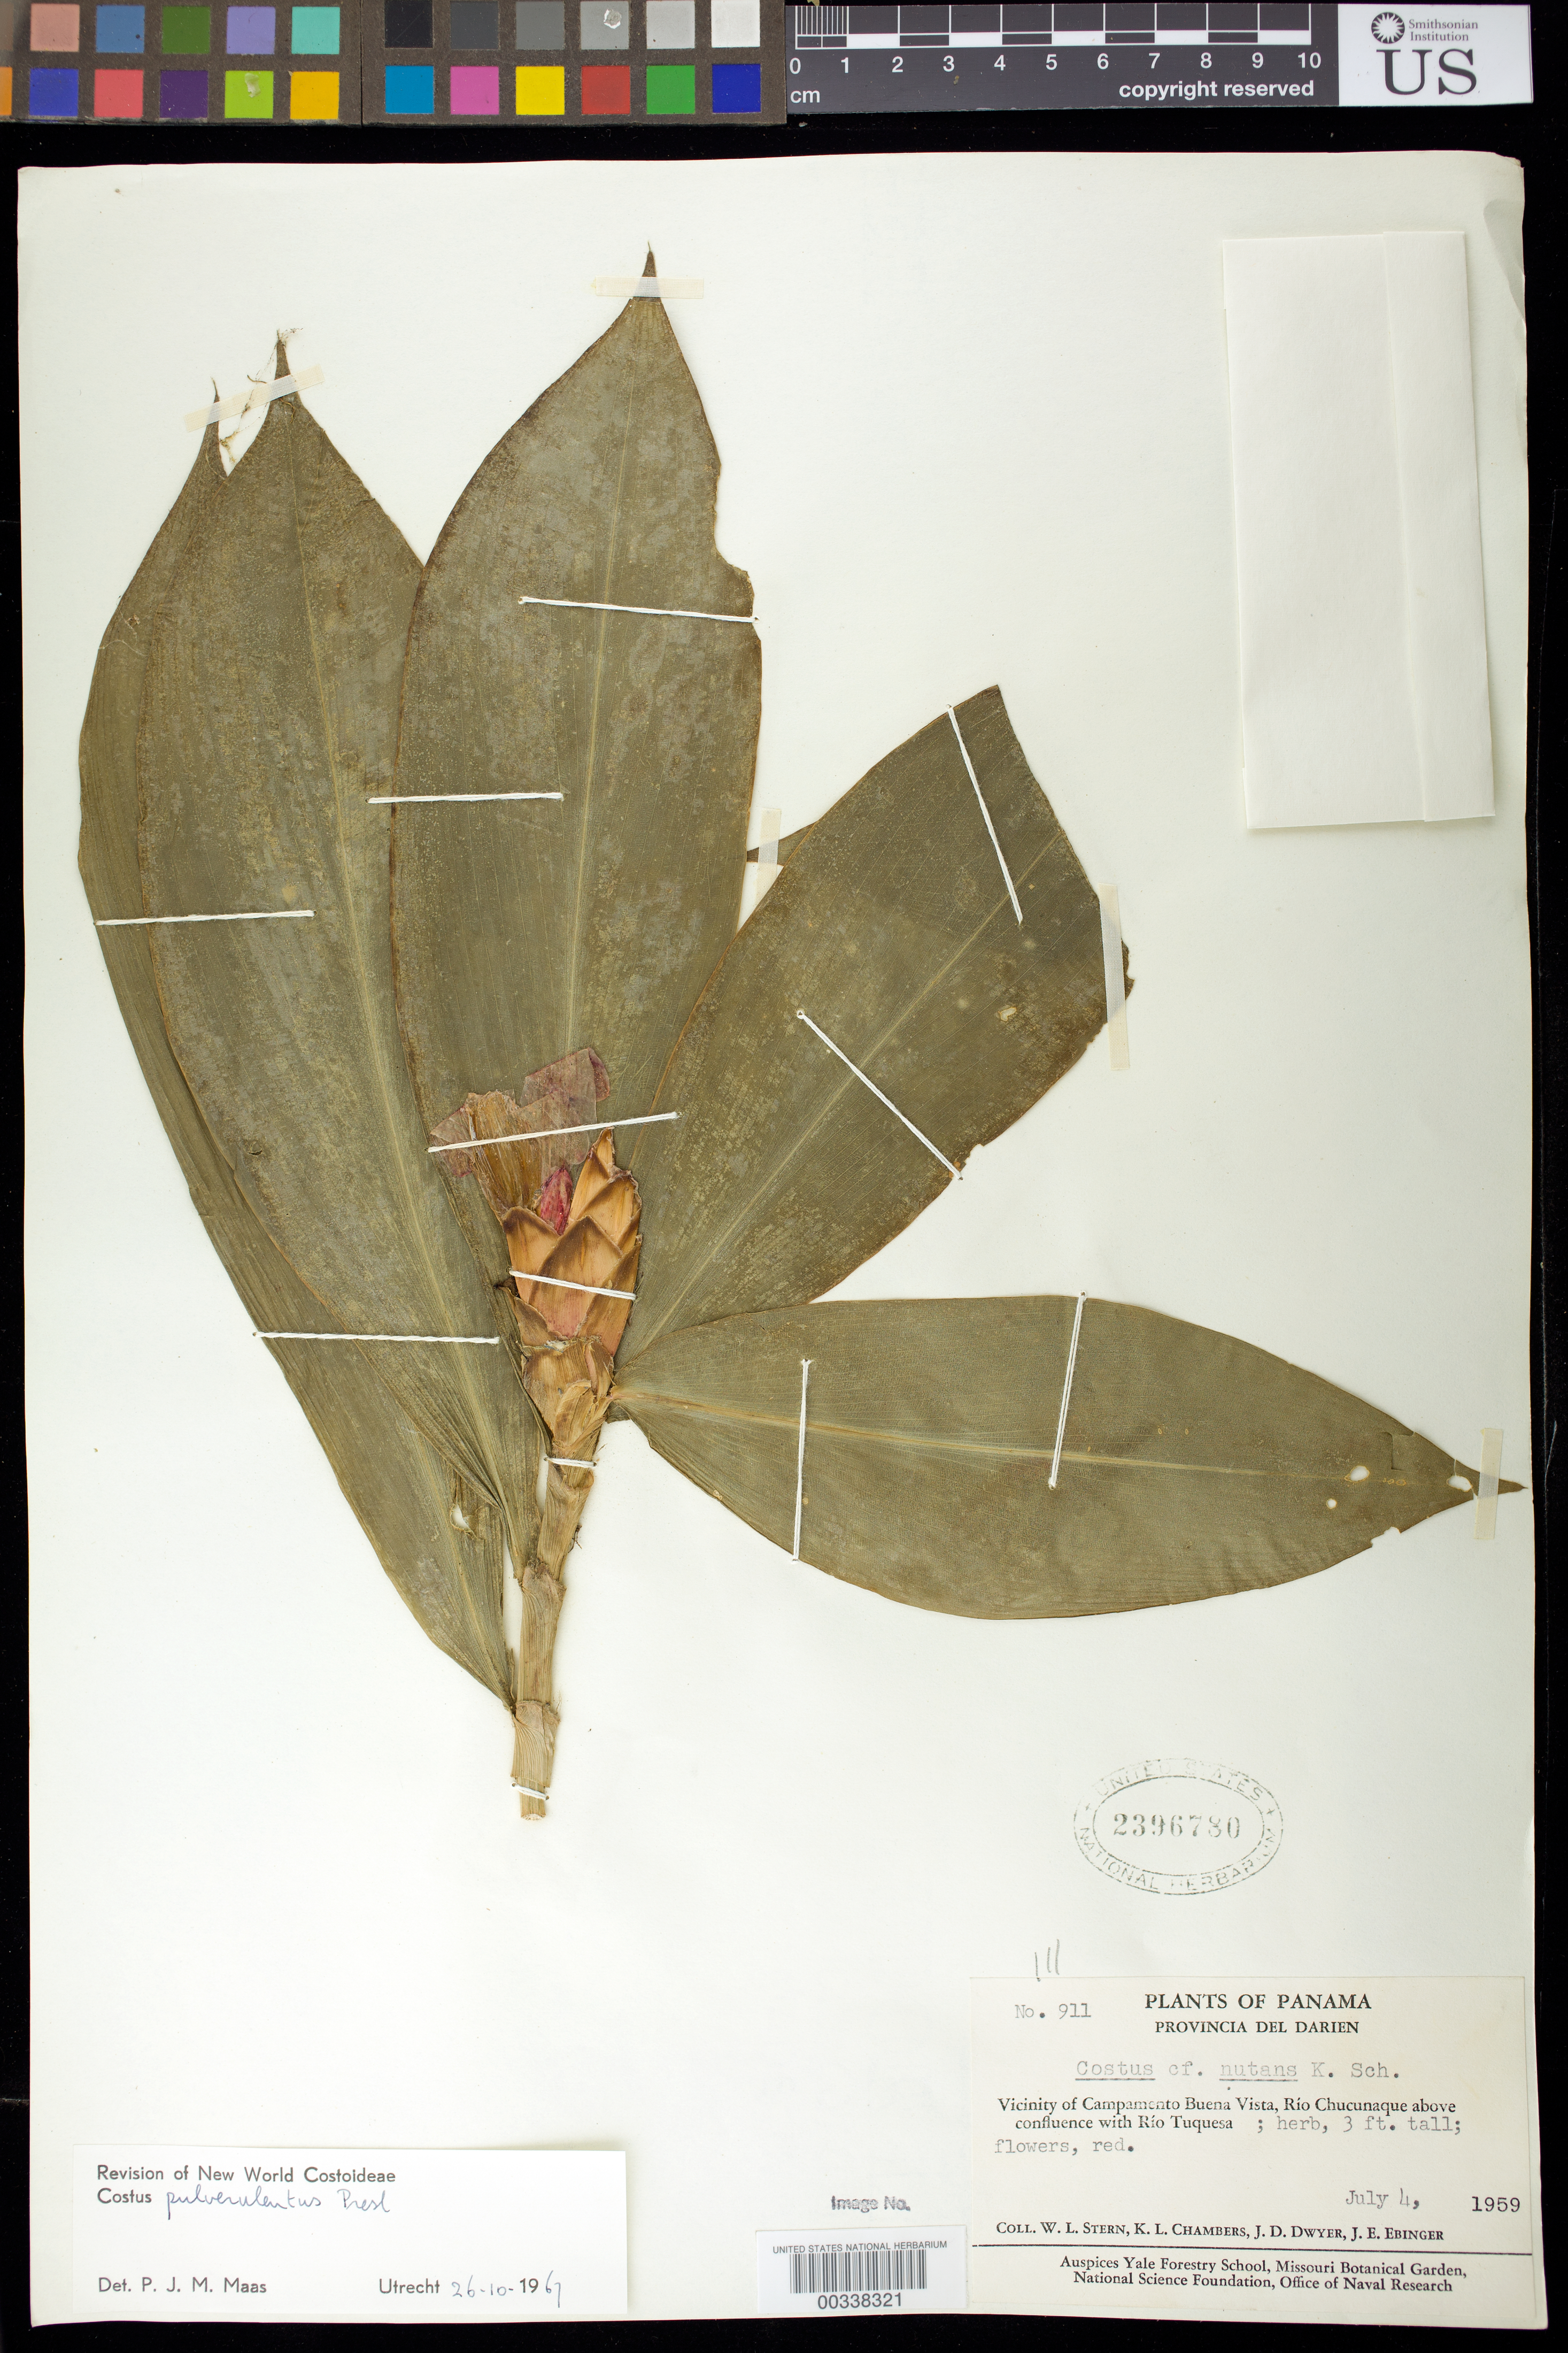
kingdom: Plantae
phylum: Tracheophyta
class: Liliopsida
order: Zingiberales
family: Costaceae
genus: Costus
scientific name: Costus pulverulentus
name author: C. Presl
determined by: Maas, Paul J. M.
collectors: W. L. Stern, K. L. Chambers, J. D. Dwyer & J. Ebinger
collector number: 911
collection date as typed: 04 Jul 1959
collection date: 1959-07-04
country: Panama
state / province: Darién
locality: Vicinity of Campamento Buena Vista, Rio Chucunaque above confluence with Rio Tuquesa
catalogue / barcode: US 2396780